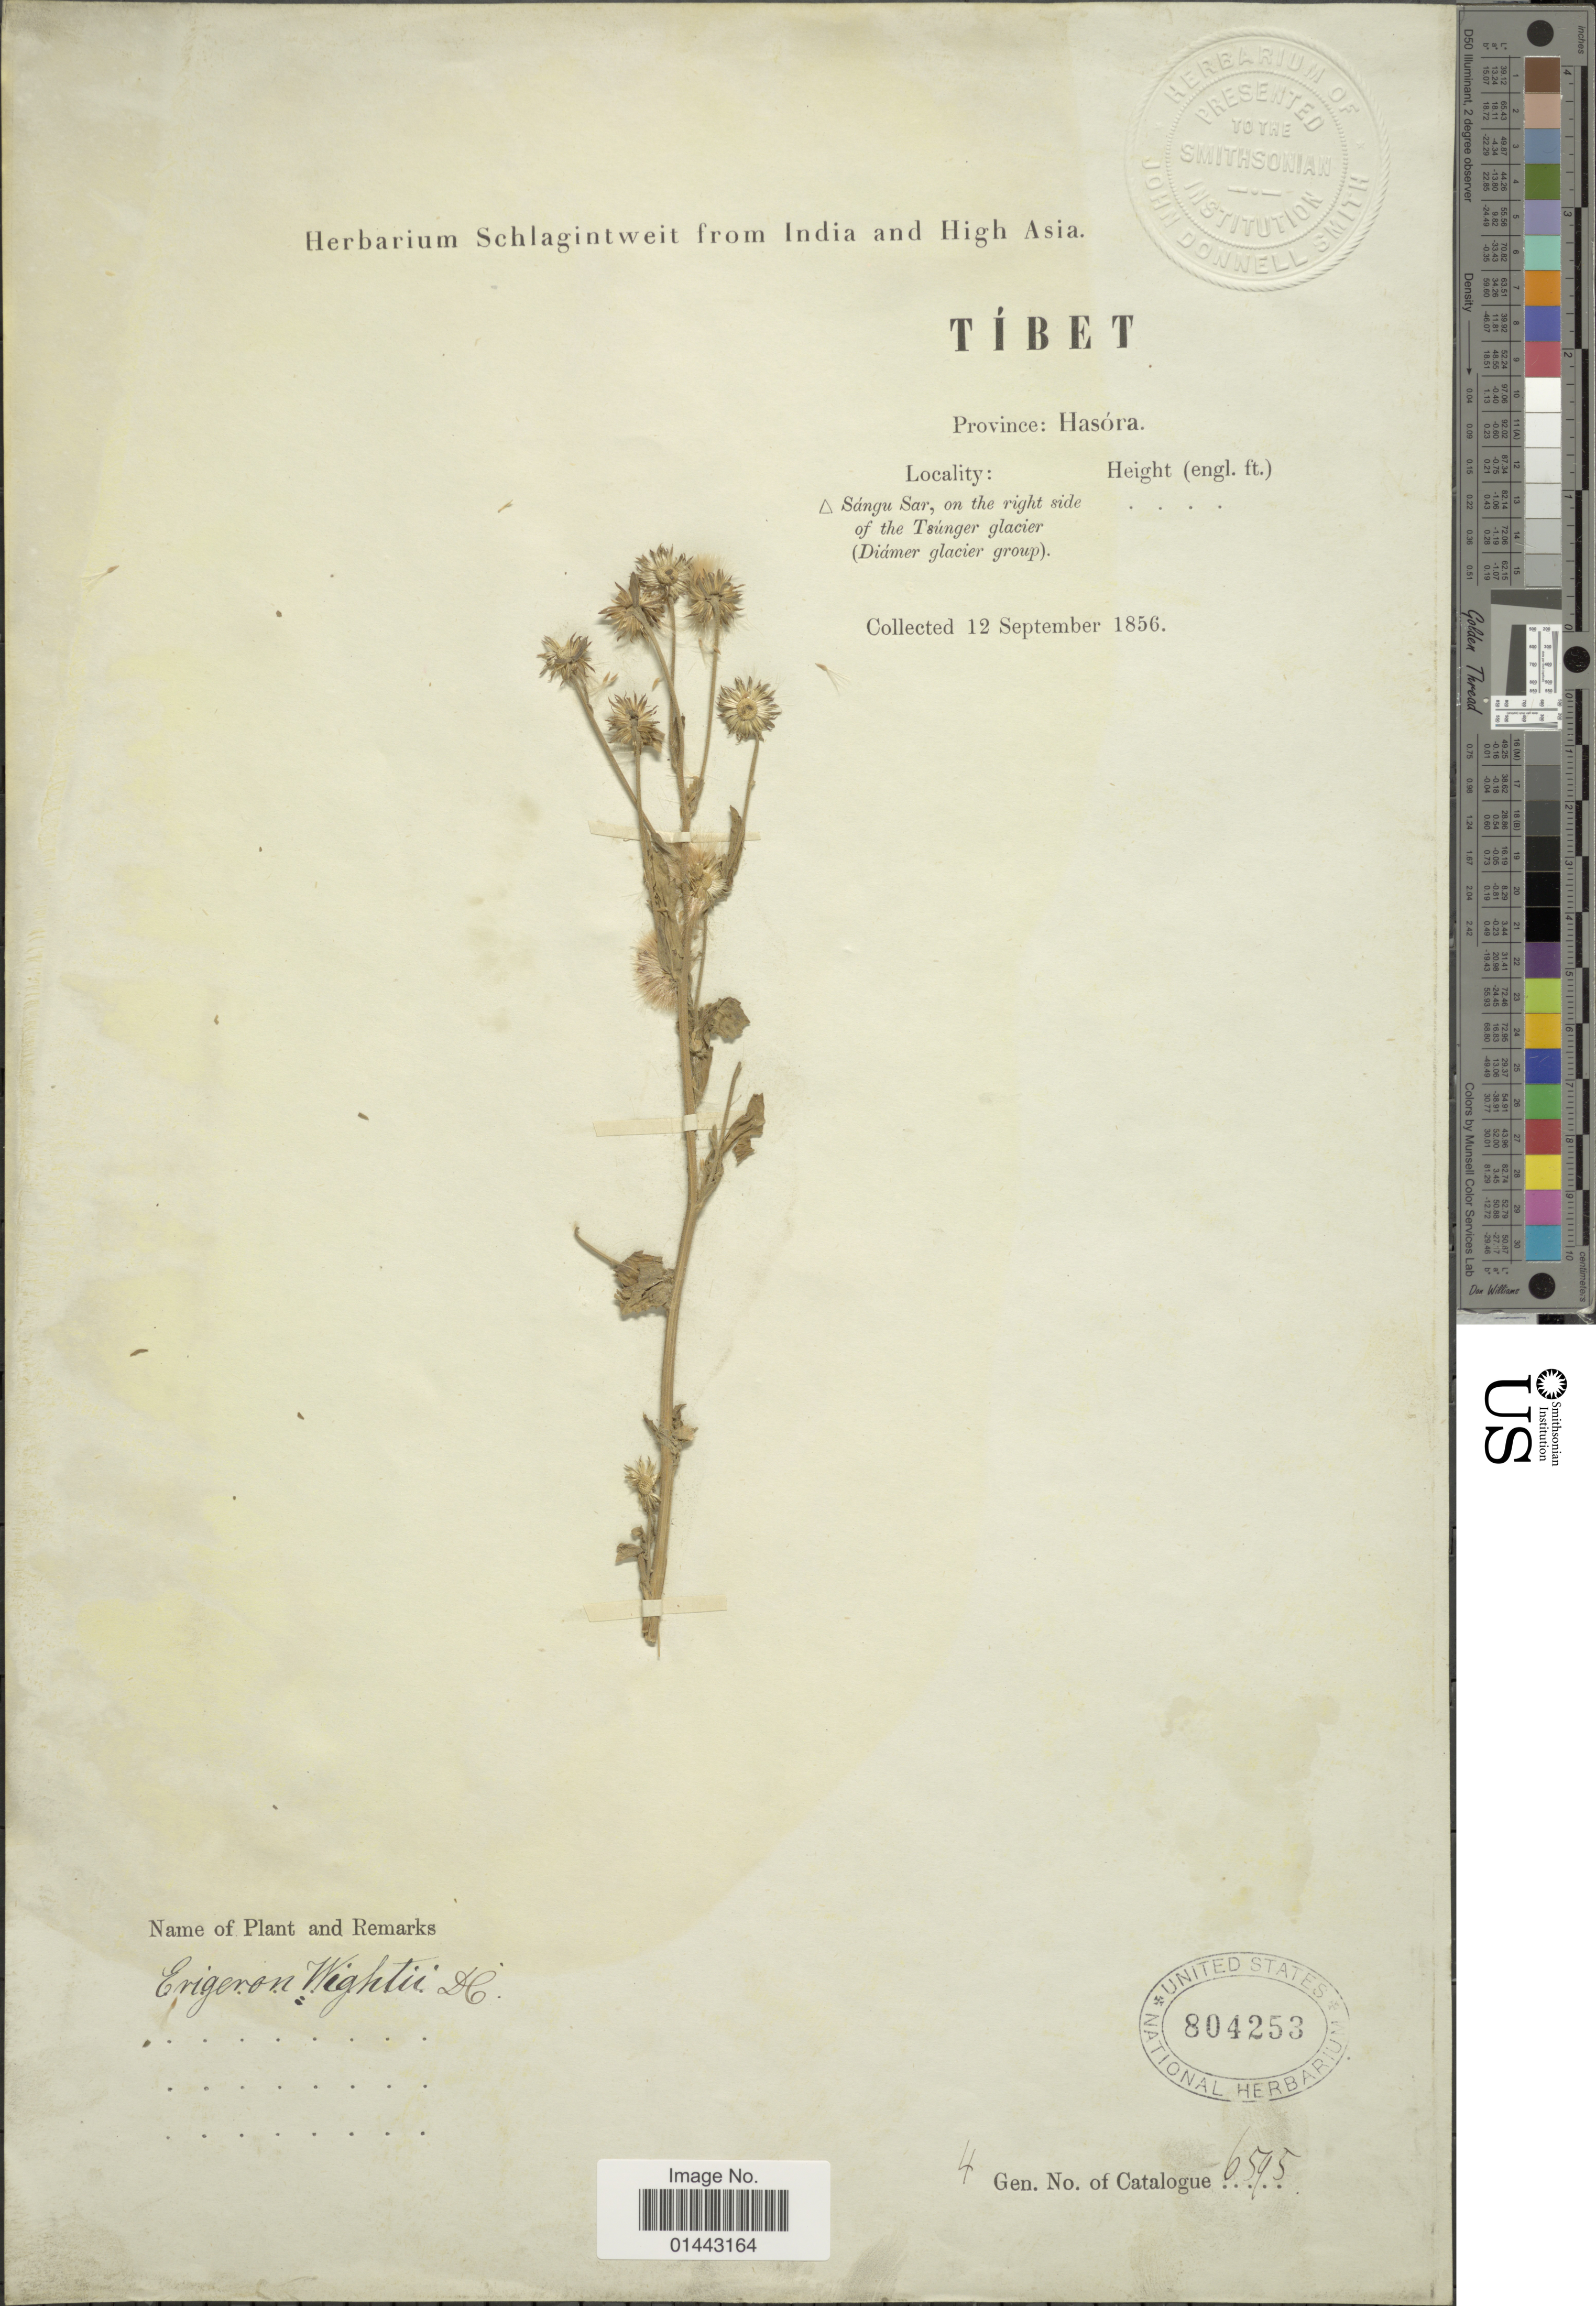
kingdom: Plantae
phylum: Tracheophyta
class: Magnoliopsida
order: Asterales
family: Asteraceae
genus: Erigeron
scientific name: Erigeron wightii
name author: DC.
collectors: ex herb. Schlagintweit from India and High Asia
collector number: Gen. No. of Catalogue 6595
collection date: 1856-09-12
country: China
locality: Tibet, Province: Hasora, Sangu Sar, on the right side of the Tsunger glacier (Diamer glacier group).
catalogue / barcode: US 804253